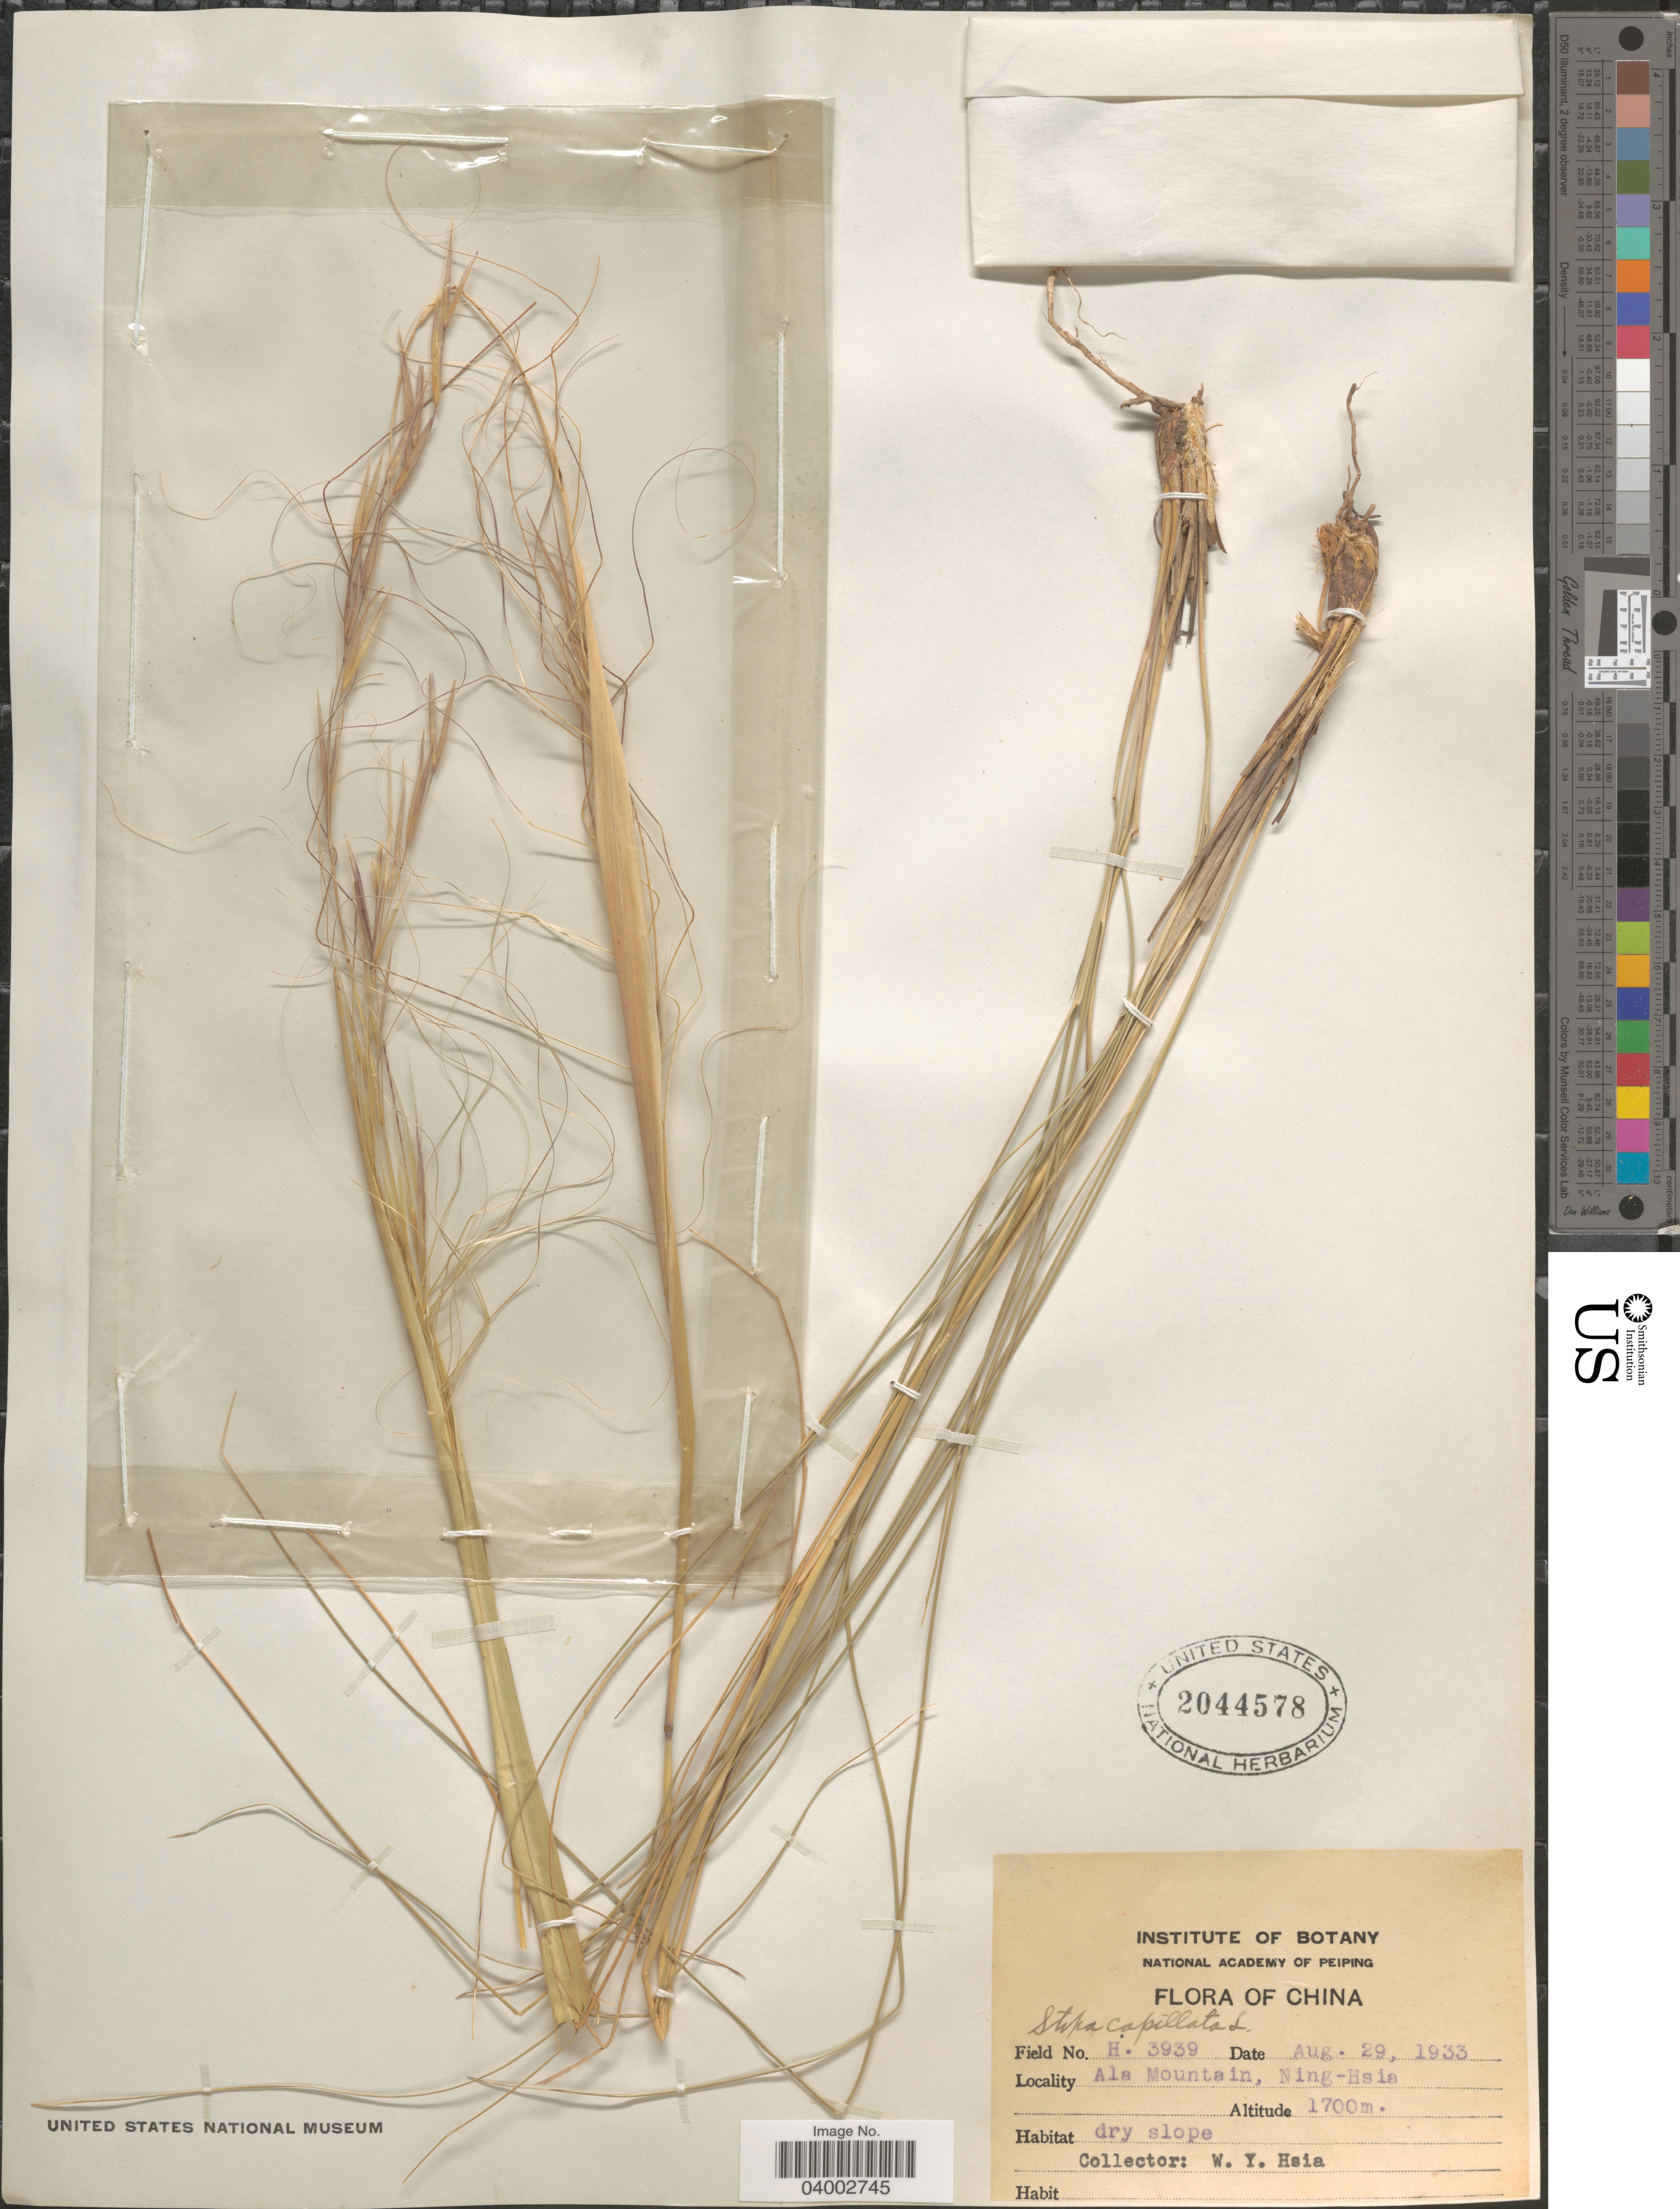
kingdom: Plantae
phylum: Tracheophyta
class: Liliopsida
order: Poales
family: Poaceae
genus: Stipa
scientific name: Stipa capillata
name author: L.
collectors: W. Hsia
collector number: H 3939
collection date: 1933-08-29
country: China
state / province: Ningxia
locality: Ala Mountain, Ning-Hsia.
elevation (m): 1700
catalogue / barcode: US 2044578